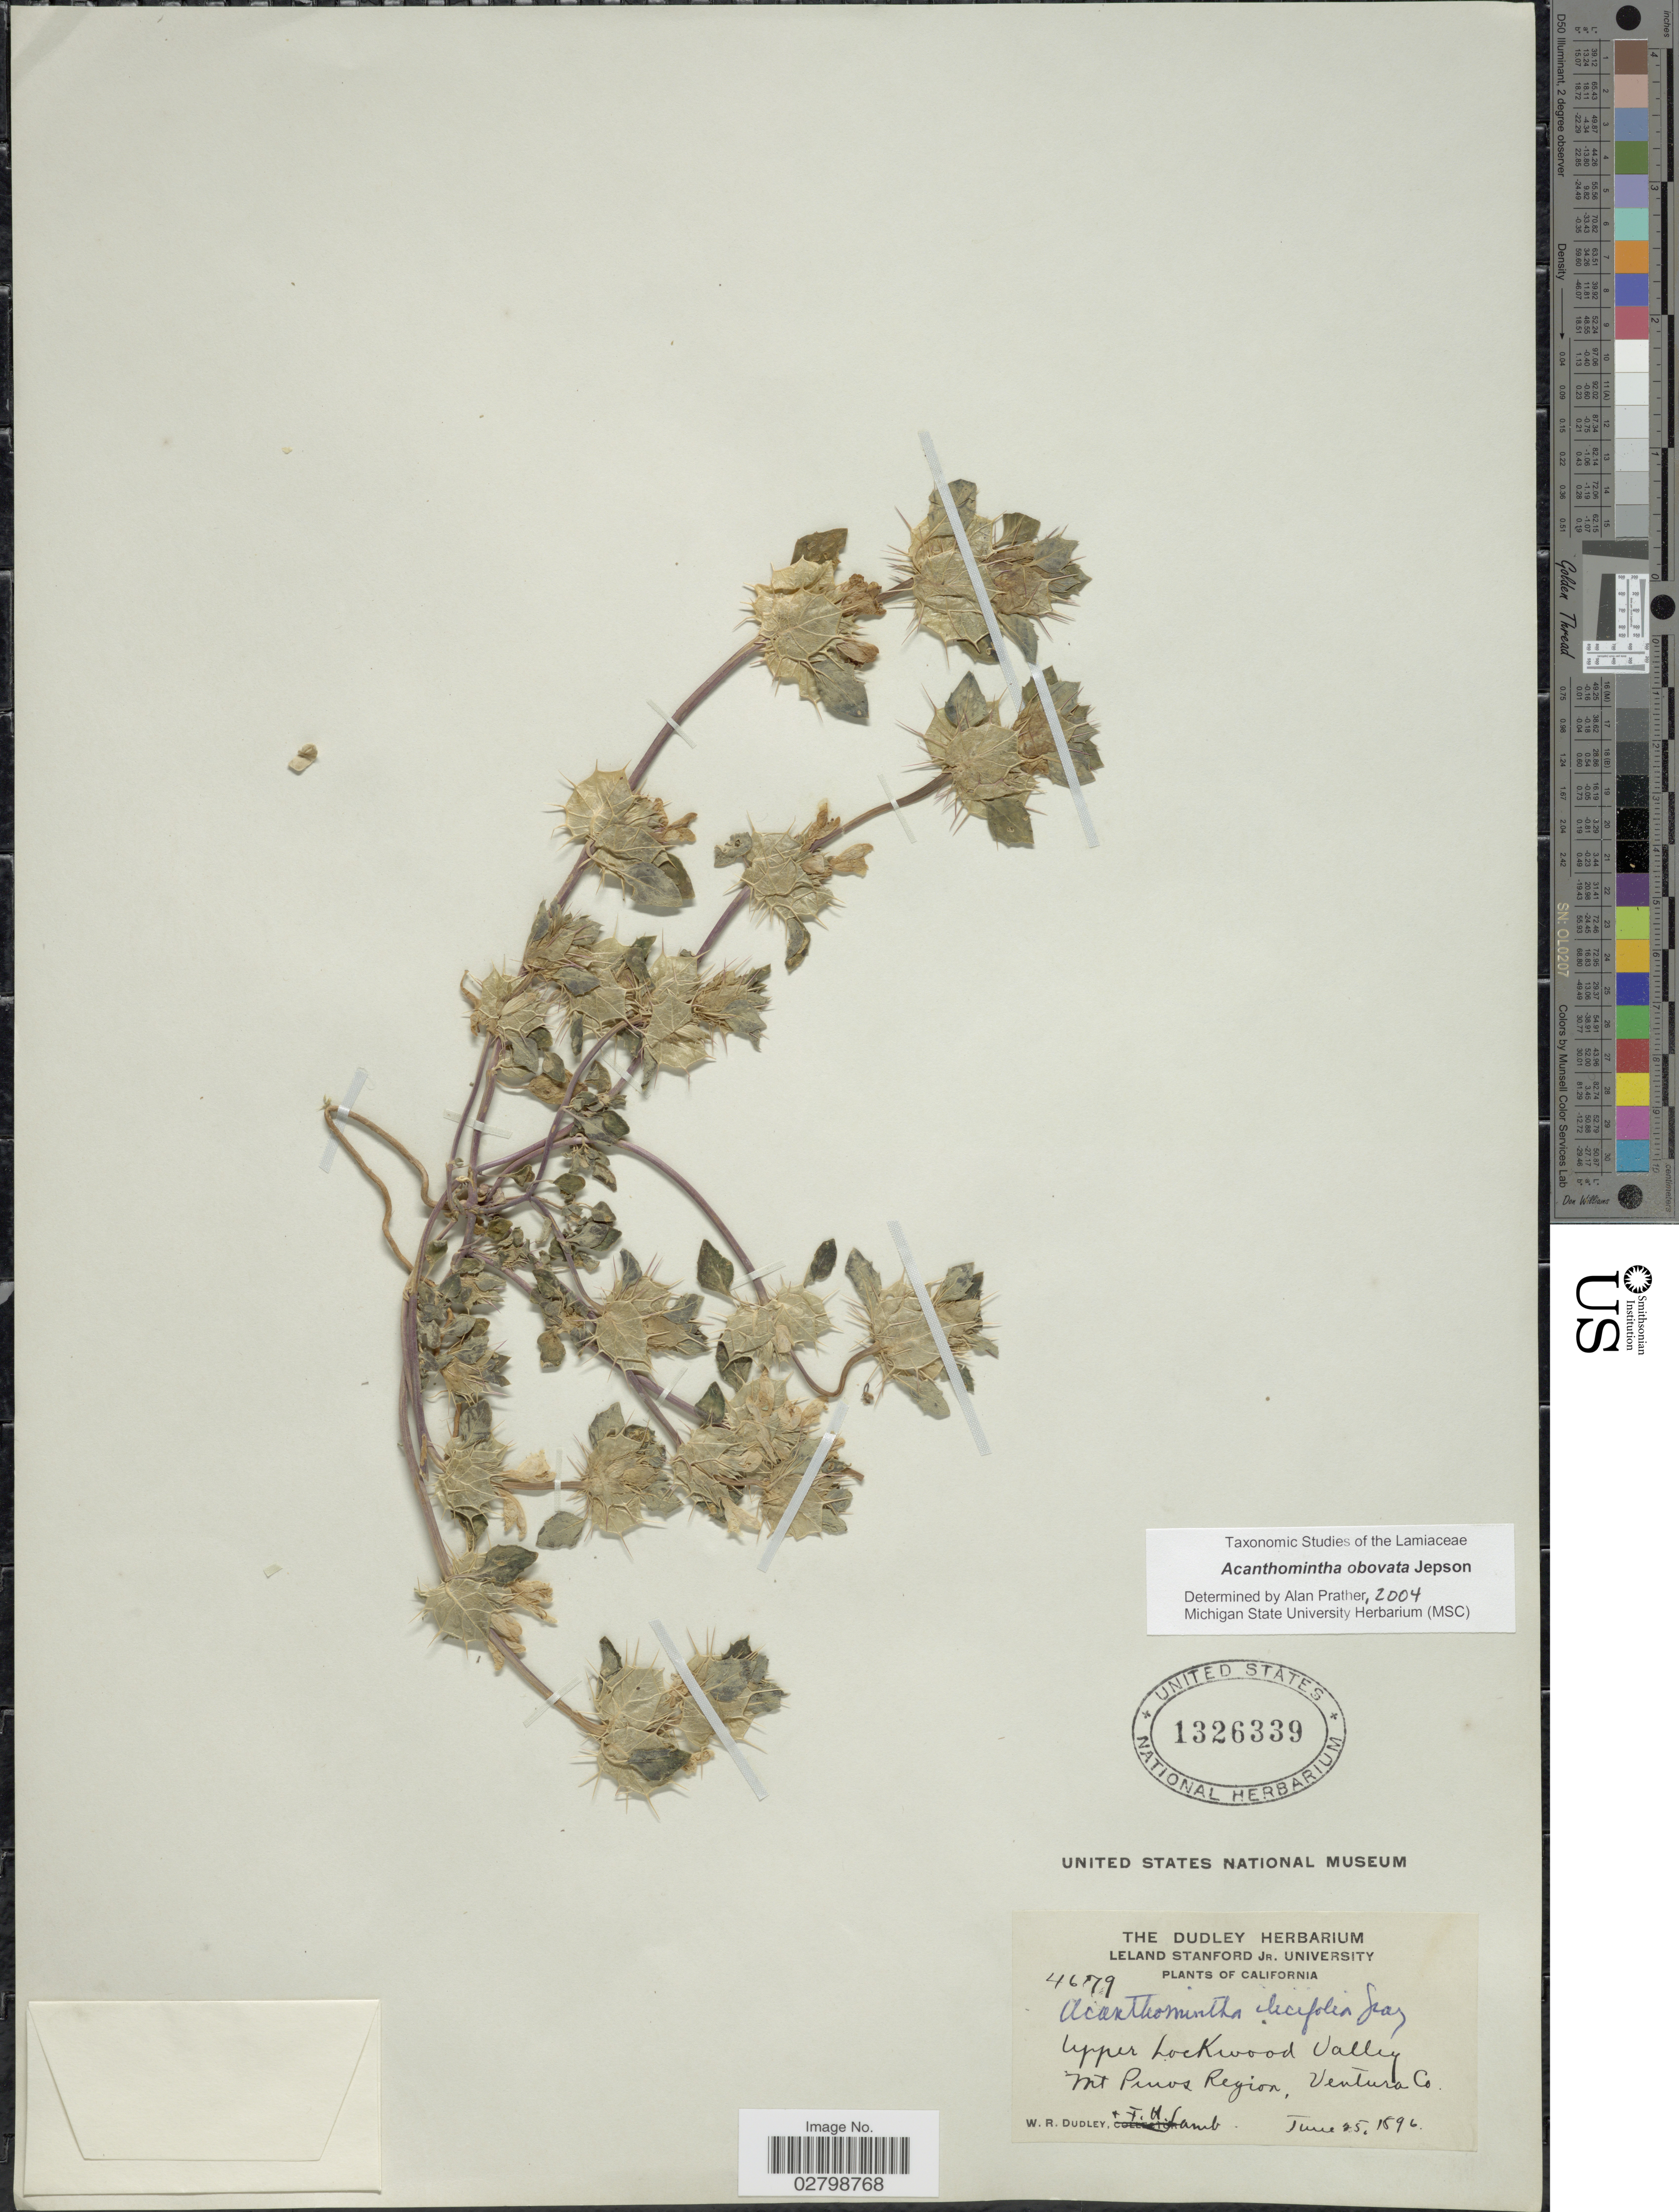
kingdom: Plantae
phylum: Tracheophyta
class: Magnoliopsida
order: Lamiales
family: Lamiaceae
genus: Acanthomintha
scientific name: Acanthomintha obovata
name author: Jeps.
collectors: W. Dudley & F. H. Lamb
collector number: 4679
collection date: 1896-06-25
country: United States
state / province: California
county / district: Ventura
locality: Upper Lockwood Valley, Mt. Pinos Region, Ventura Co.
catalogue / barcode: US 1326339